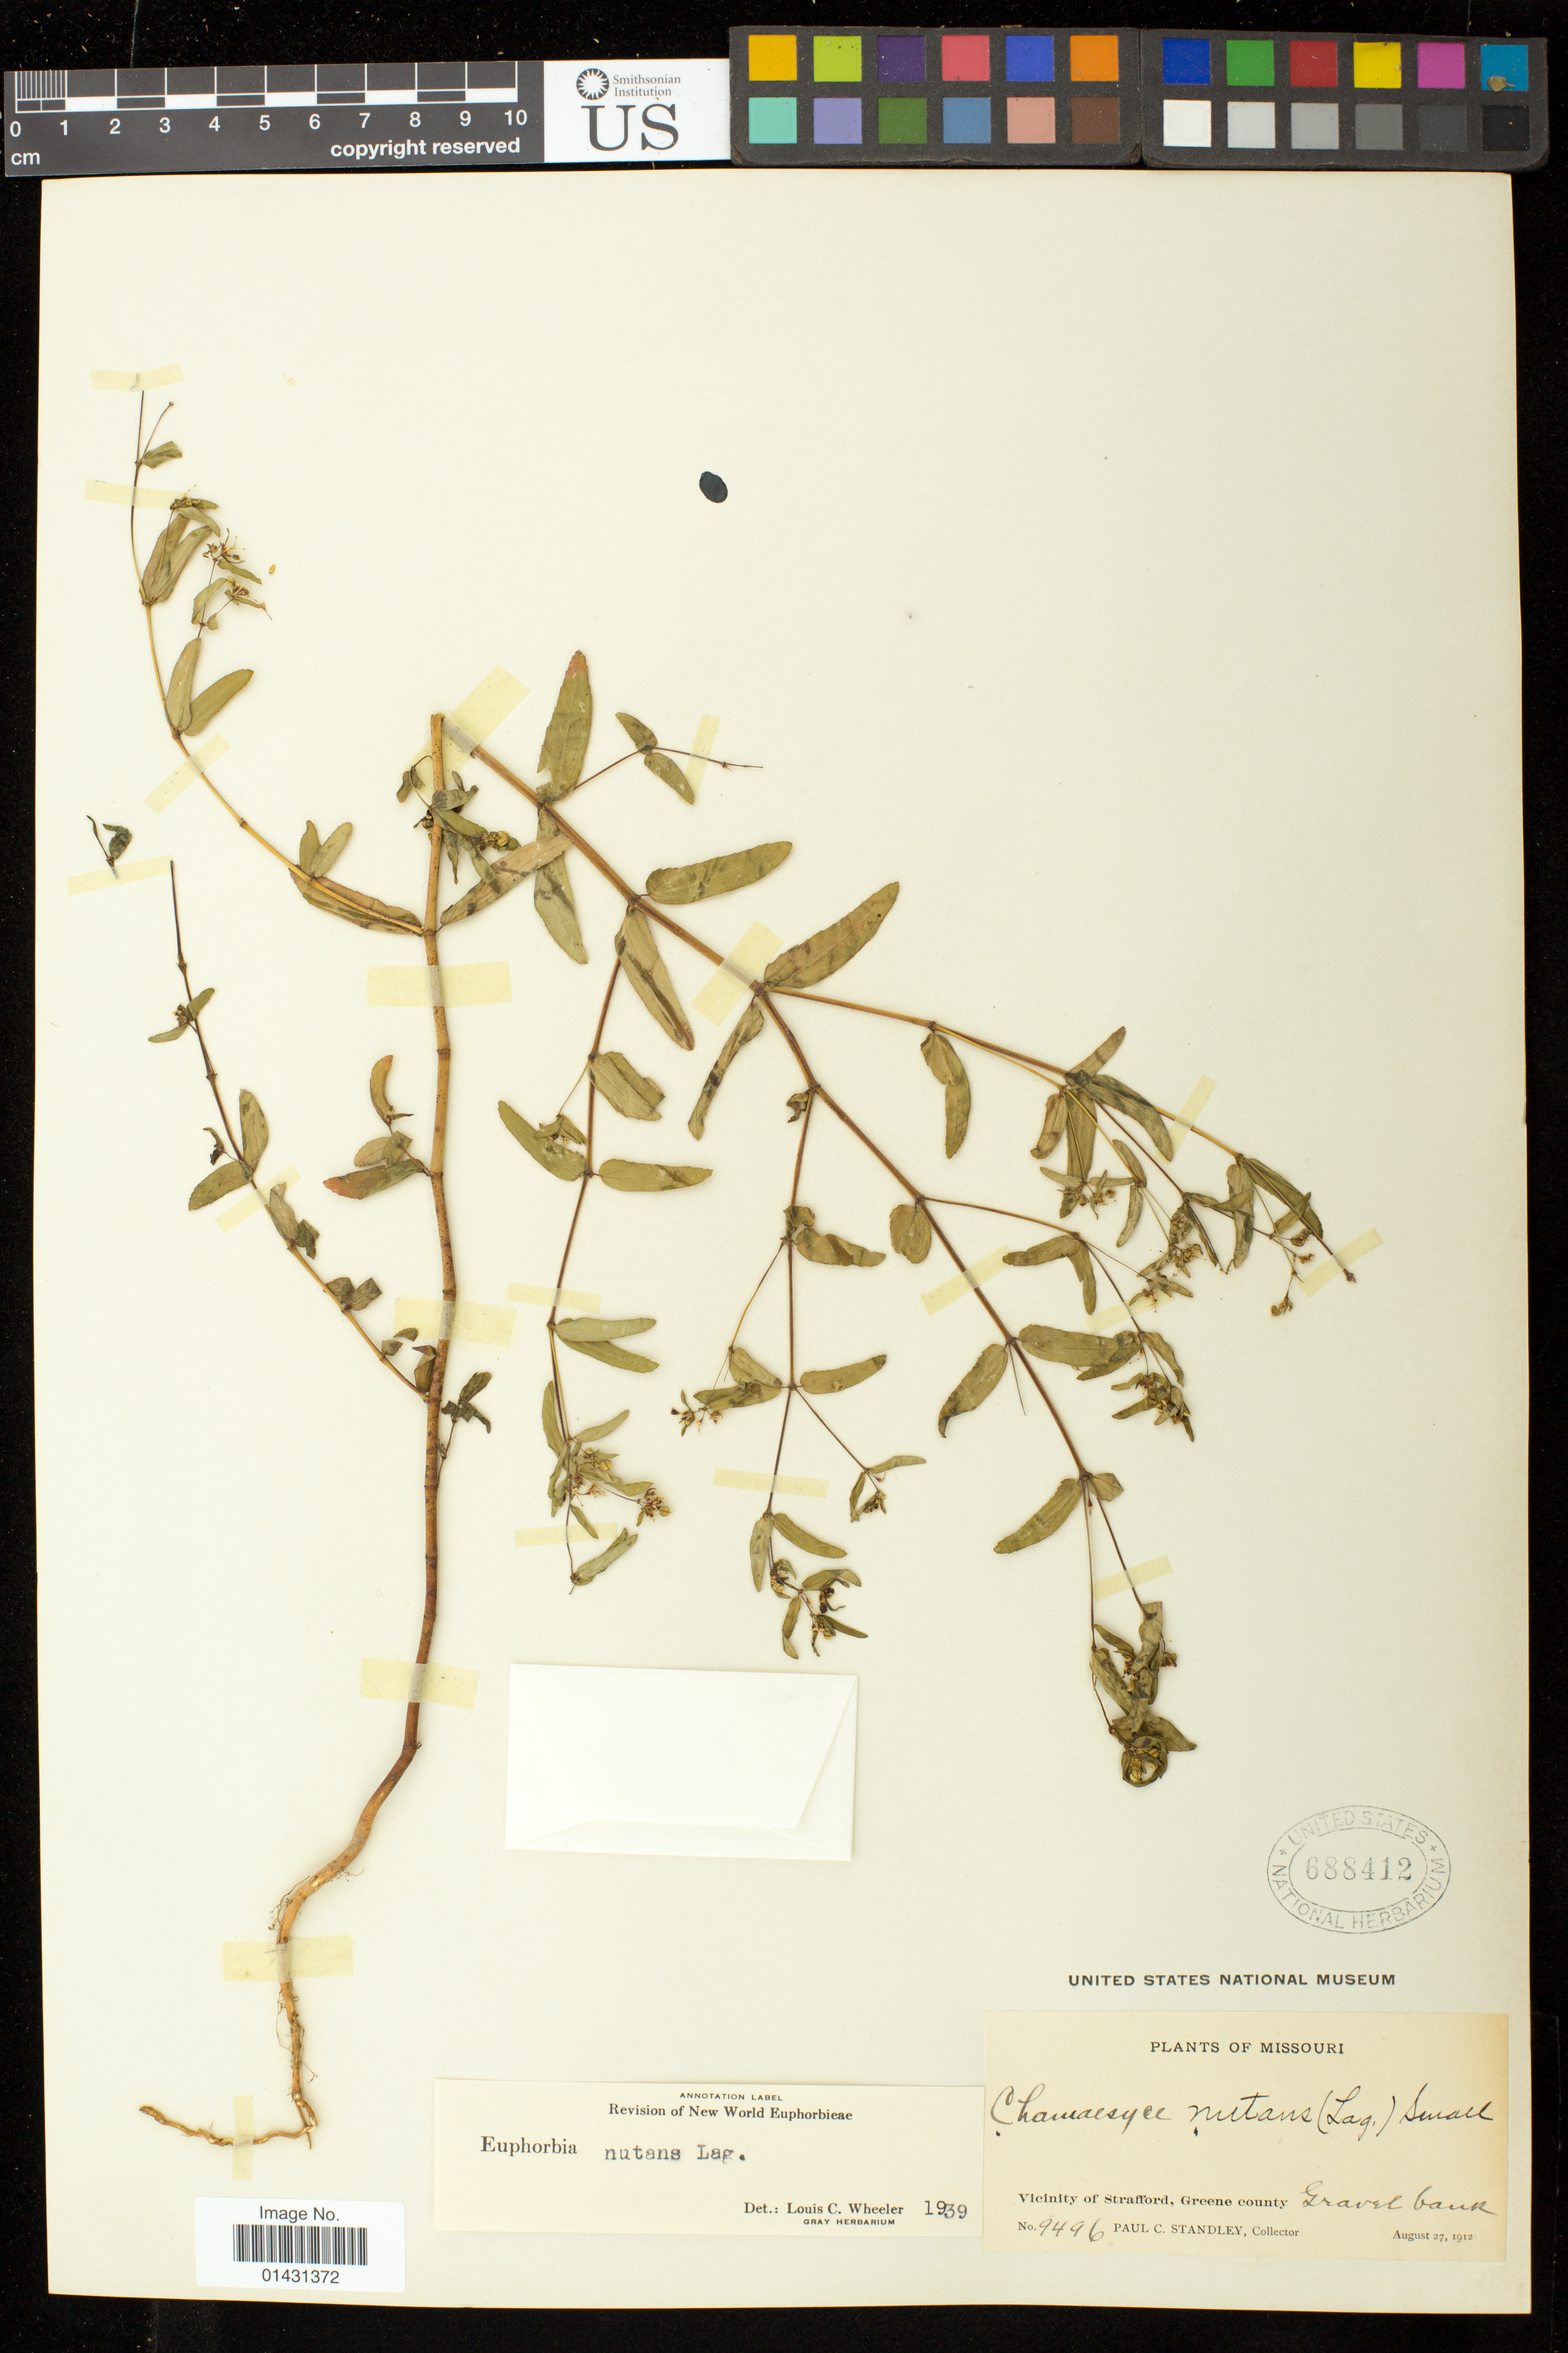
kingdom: Plantae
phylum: Tracheophyta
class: Magnoliopsida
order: Malpighiales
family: Euphorbiaceae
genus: Euphorbia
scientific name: Euphorbia maculata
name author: L.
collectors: P. C. Standley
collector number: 9496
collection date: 1912-08-27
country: United States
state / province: Missouri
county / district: Greene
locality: Vicinity of Strafford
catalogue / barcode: US 688412